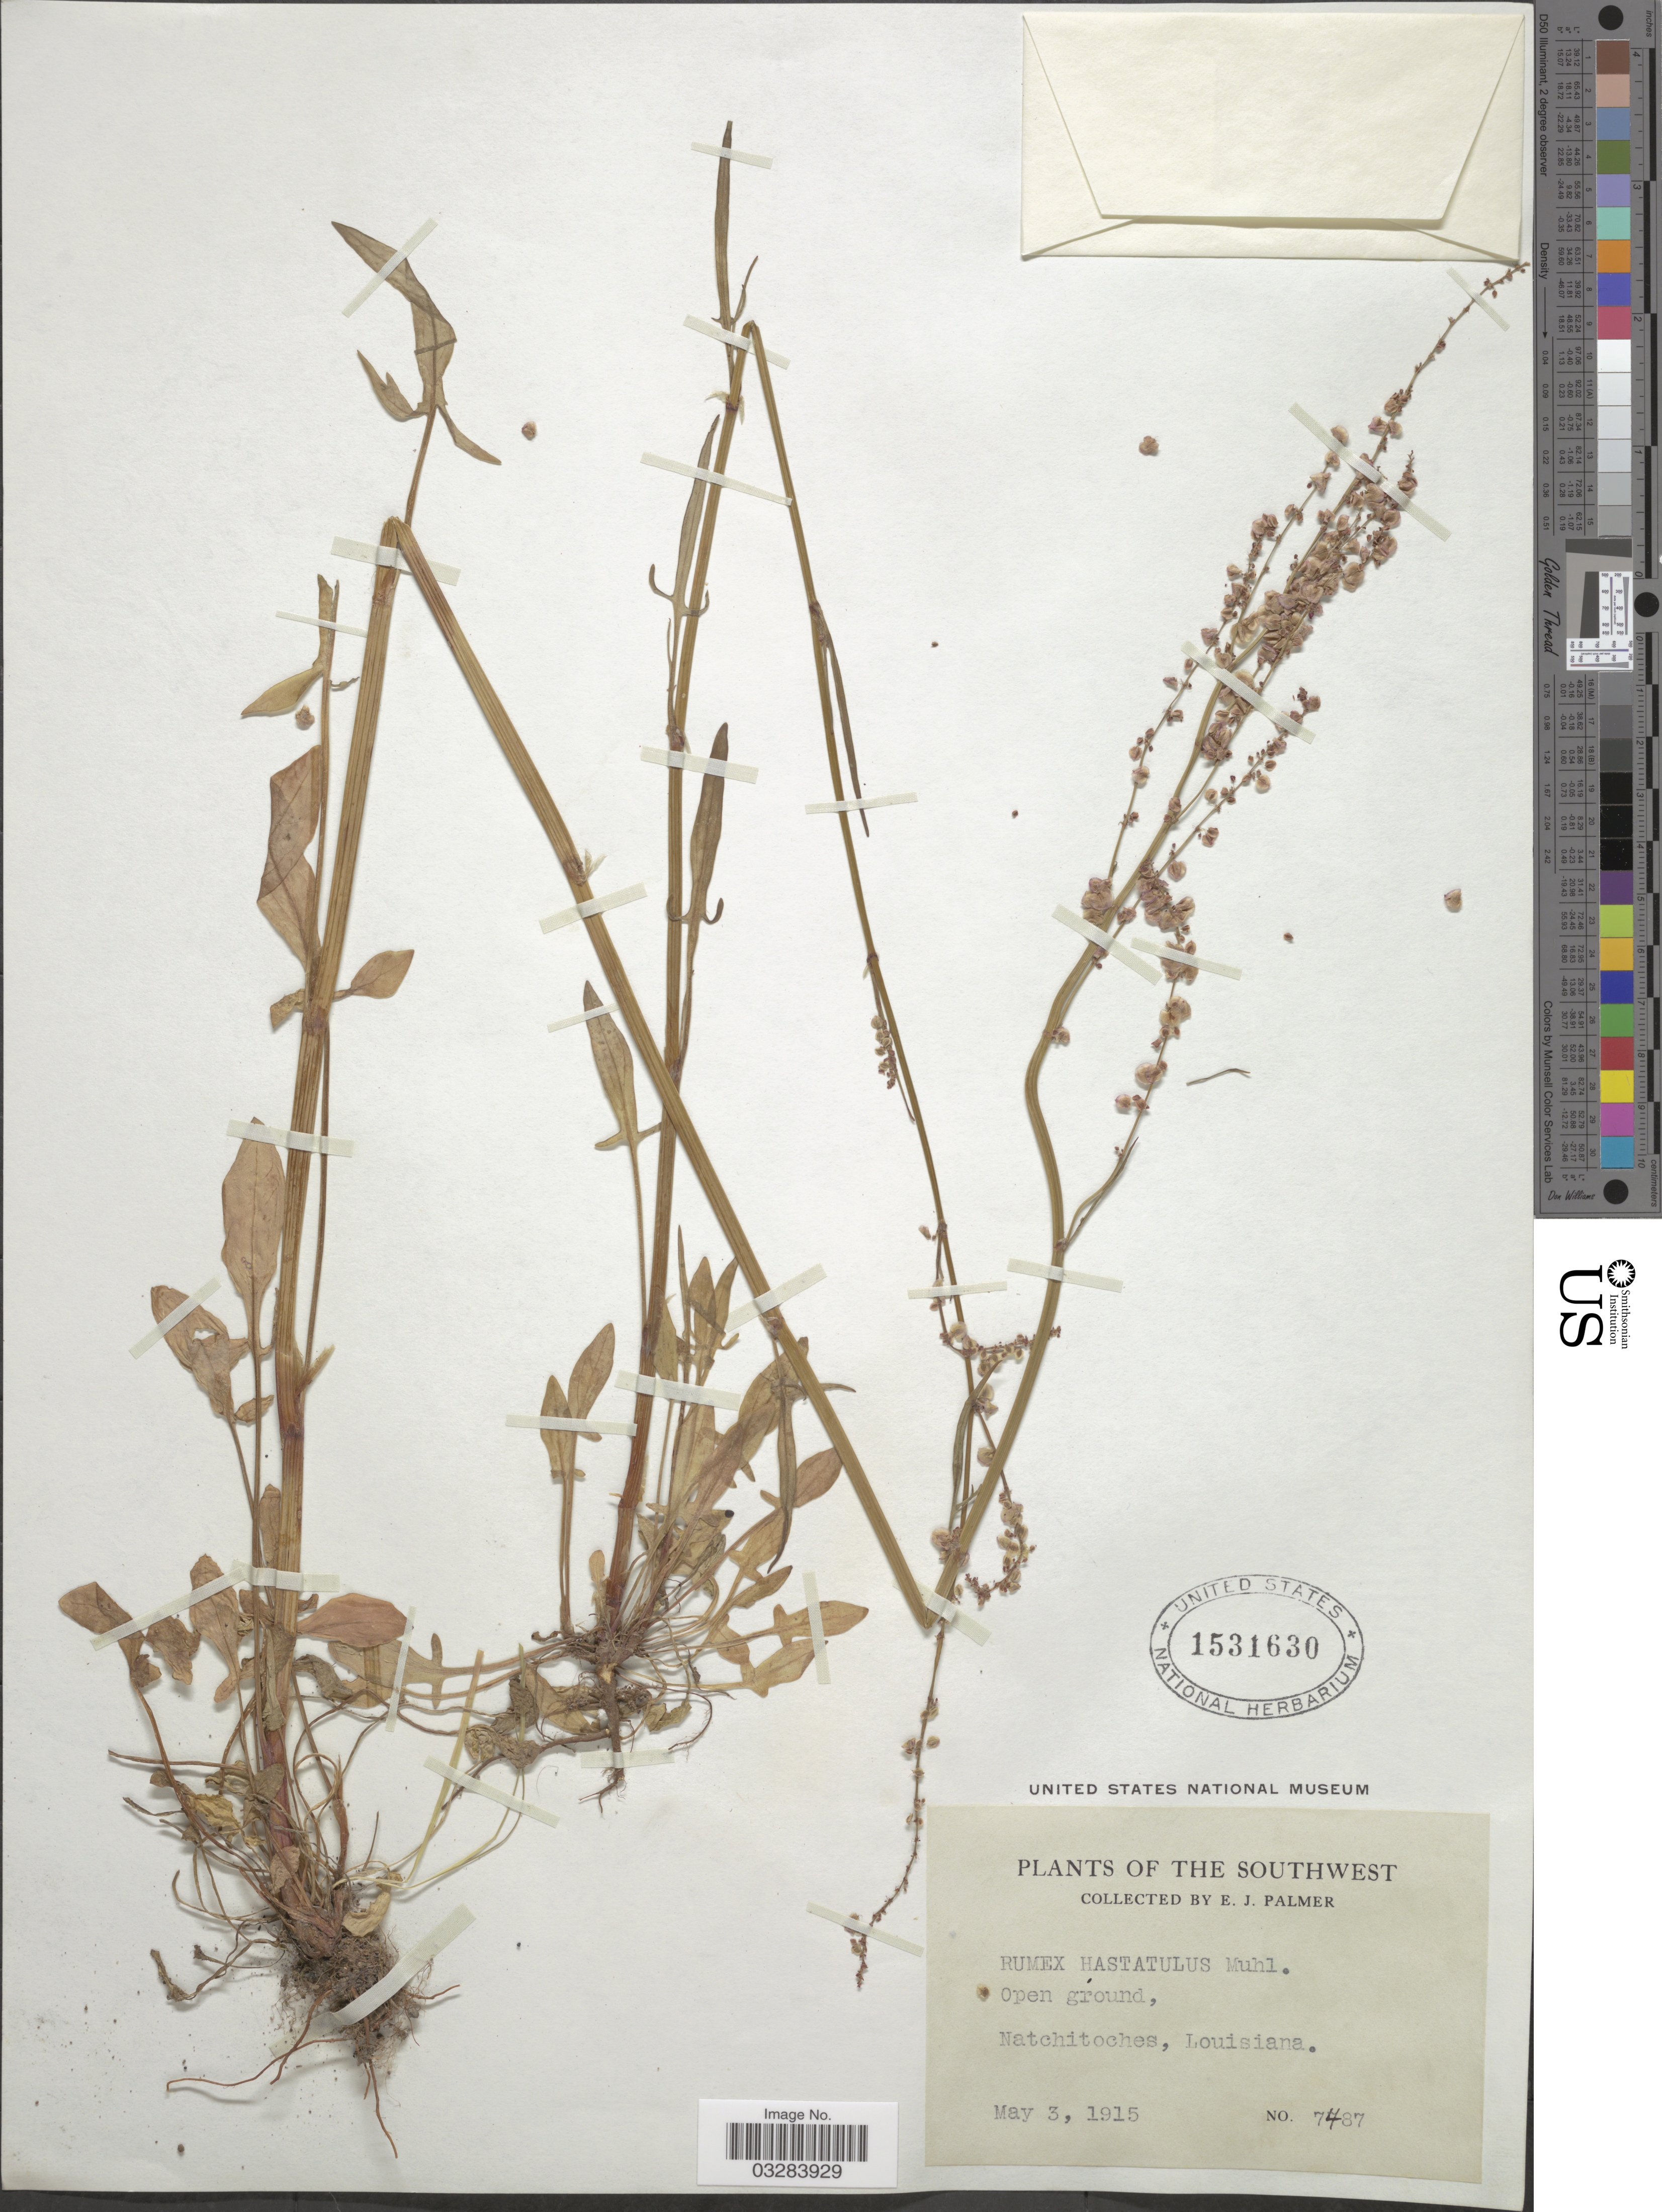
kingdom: Plantae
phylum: Tracheophyta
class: Magnoliopsida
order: Caryophyllales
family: Polygonaceae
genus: Rumex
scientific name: Rumex hastatulus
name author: Baldwin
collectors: E. J. Palmer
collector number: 7487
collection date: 1915-05-03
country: United States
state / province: Louisiana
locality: The Southwest. Natchitoches.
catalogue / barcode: US 1531630